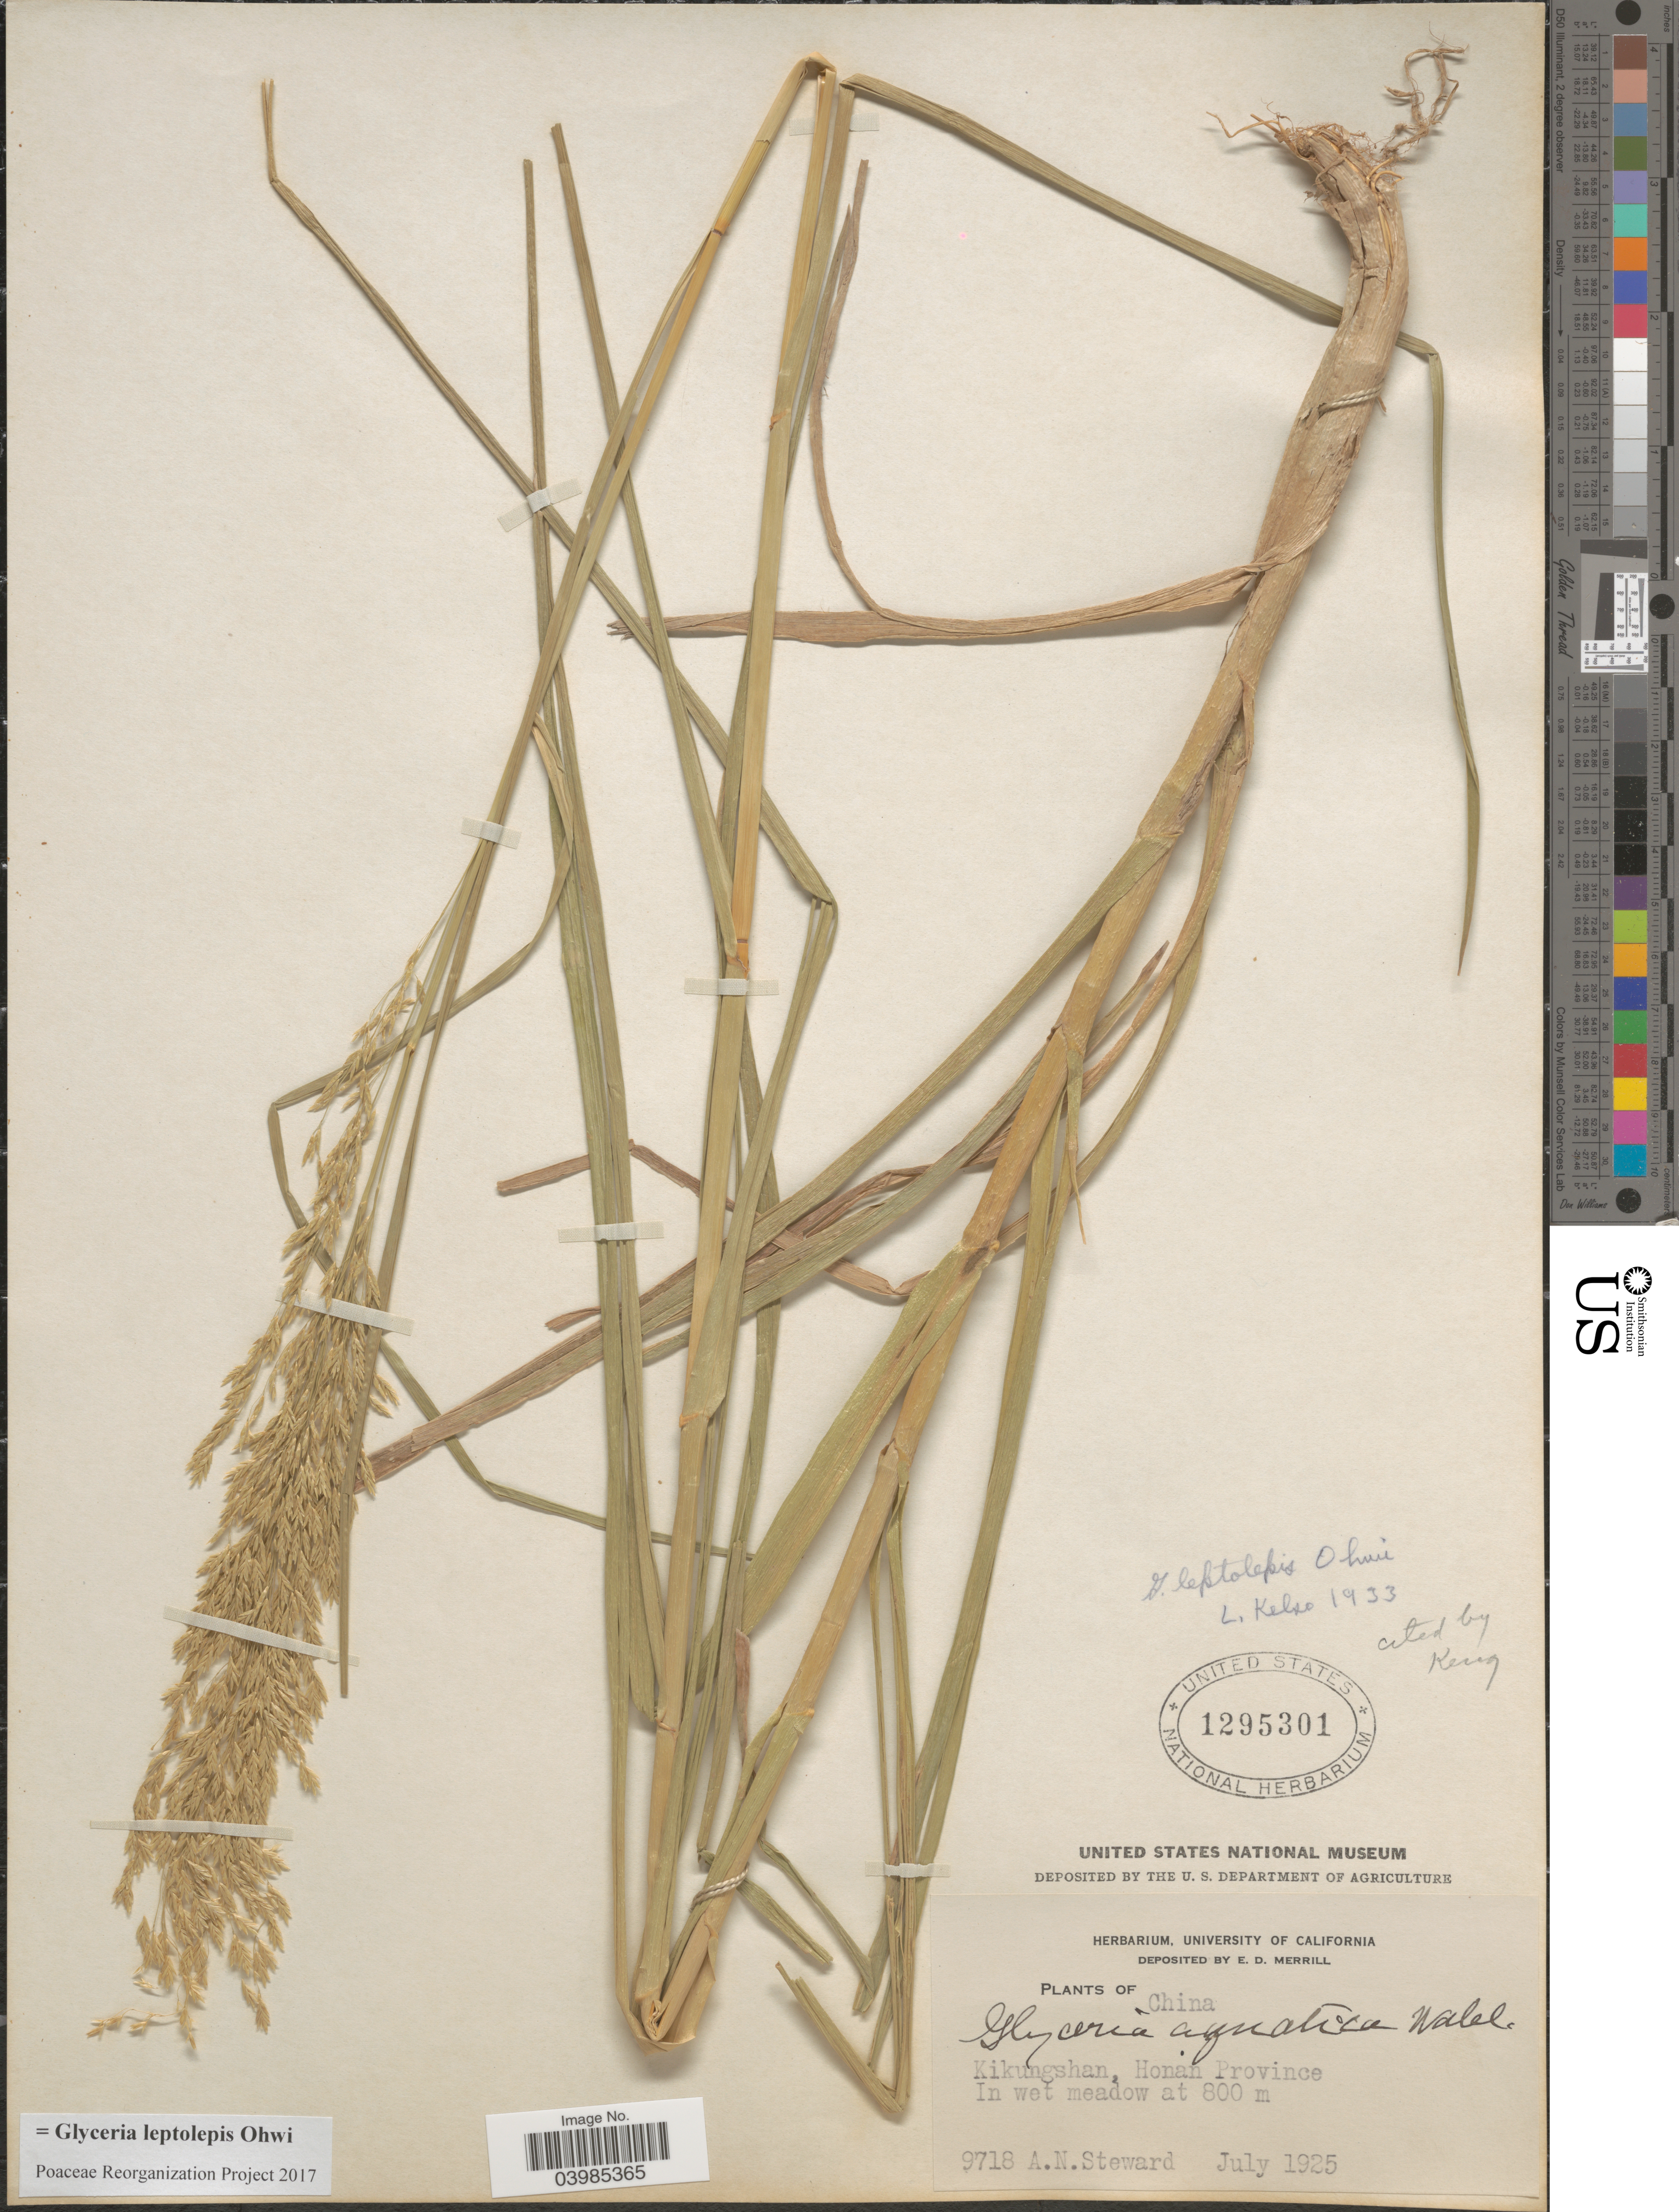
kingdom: Plantae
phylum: Tracheophyta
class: Liliopsida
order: Poales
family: Poaceae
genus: Glyceria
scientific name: Glyceria leptolepis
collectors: A. N. Steward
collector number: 9718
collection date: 1925-07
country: China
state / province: Henan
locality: Kikungshan, Honan Province.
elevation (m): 800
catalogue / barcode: US 1295301